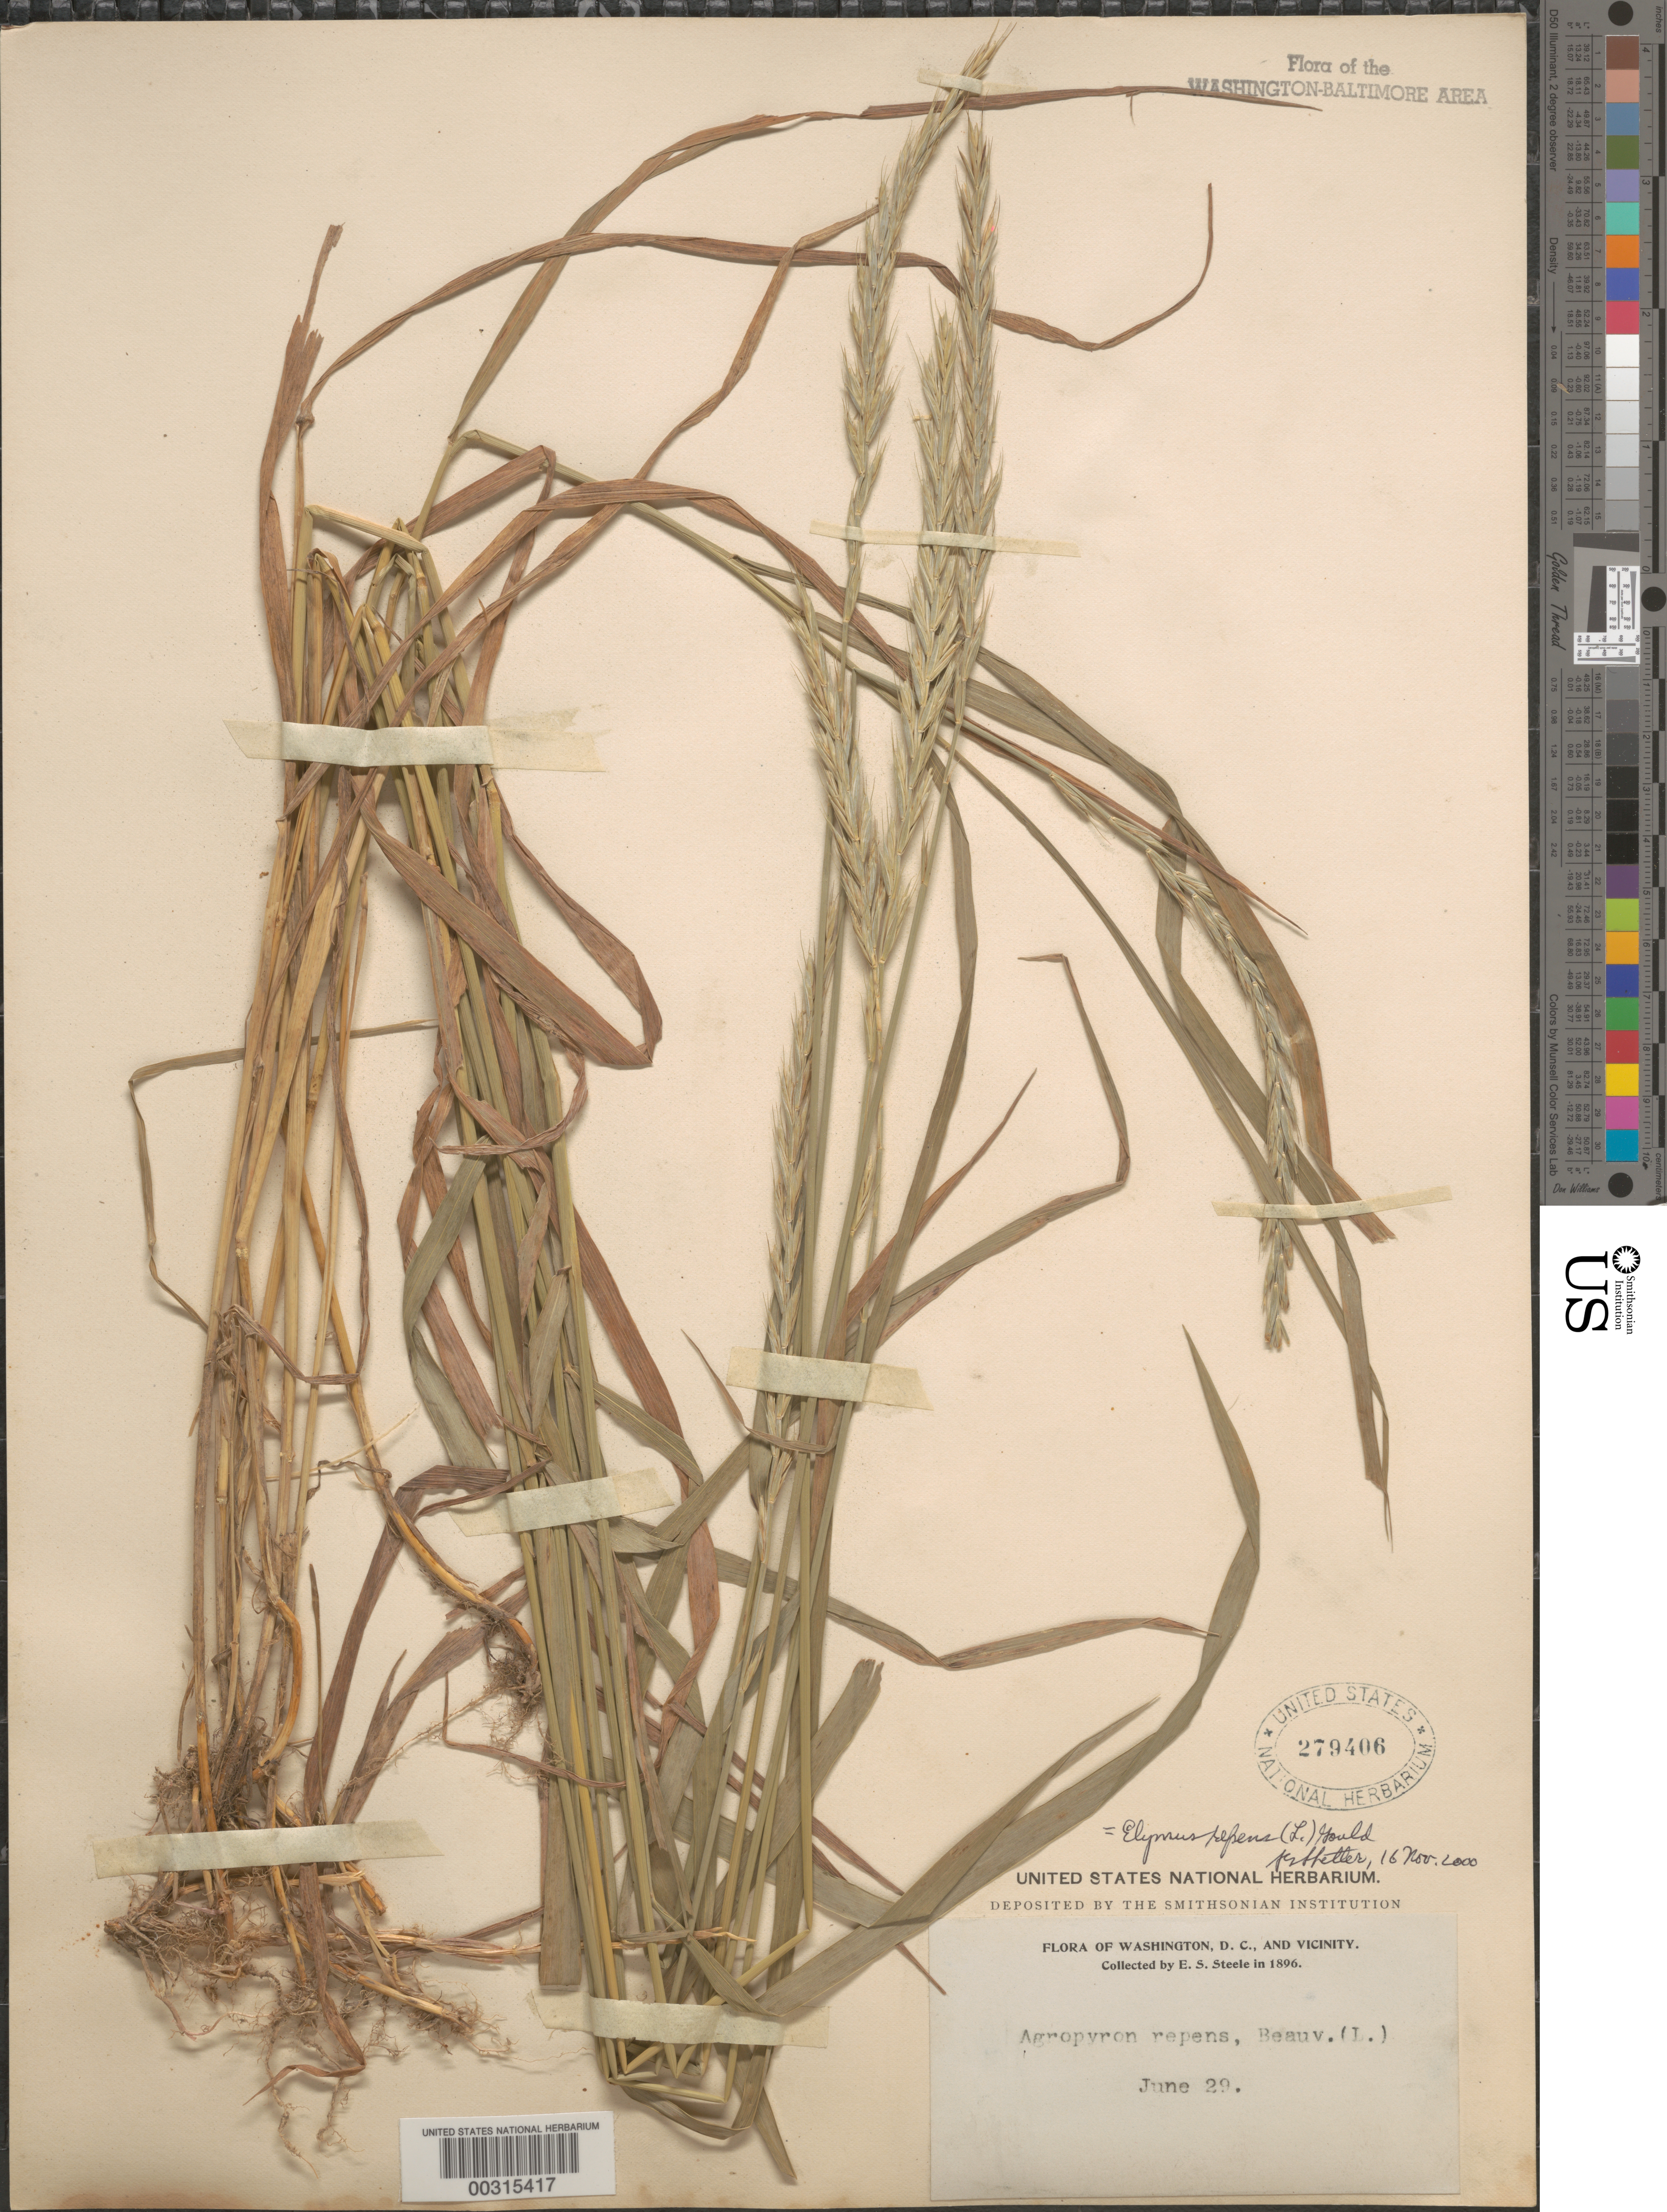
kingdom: Plantae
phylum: Tracheophyta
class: Liliopsida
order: Poales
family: Poaceae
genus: Elymus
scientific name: Elymus repens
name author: (L.) Gould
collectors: E. Steele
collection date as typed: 29 Jun 1896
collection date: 1896-06-29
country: United States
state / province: District of Columbia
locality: Vicinity of Washington, DC.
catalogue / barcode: US 279406